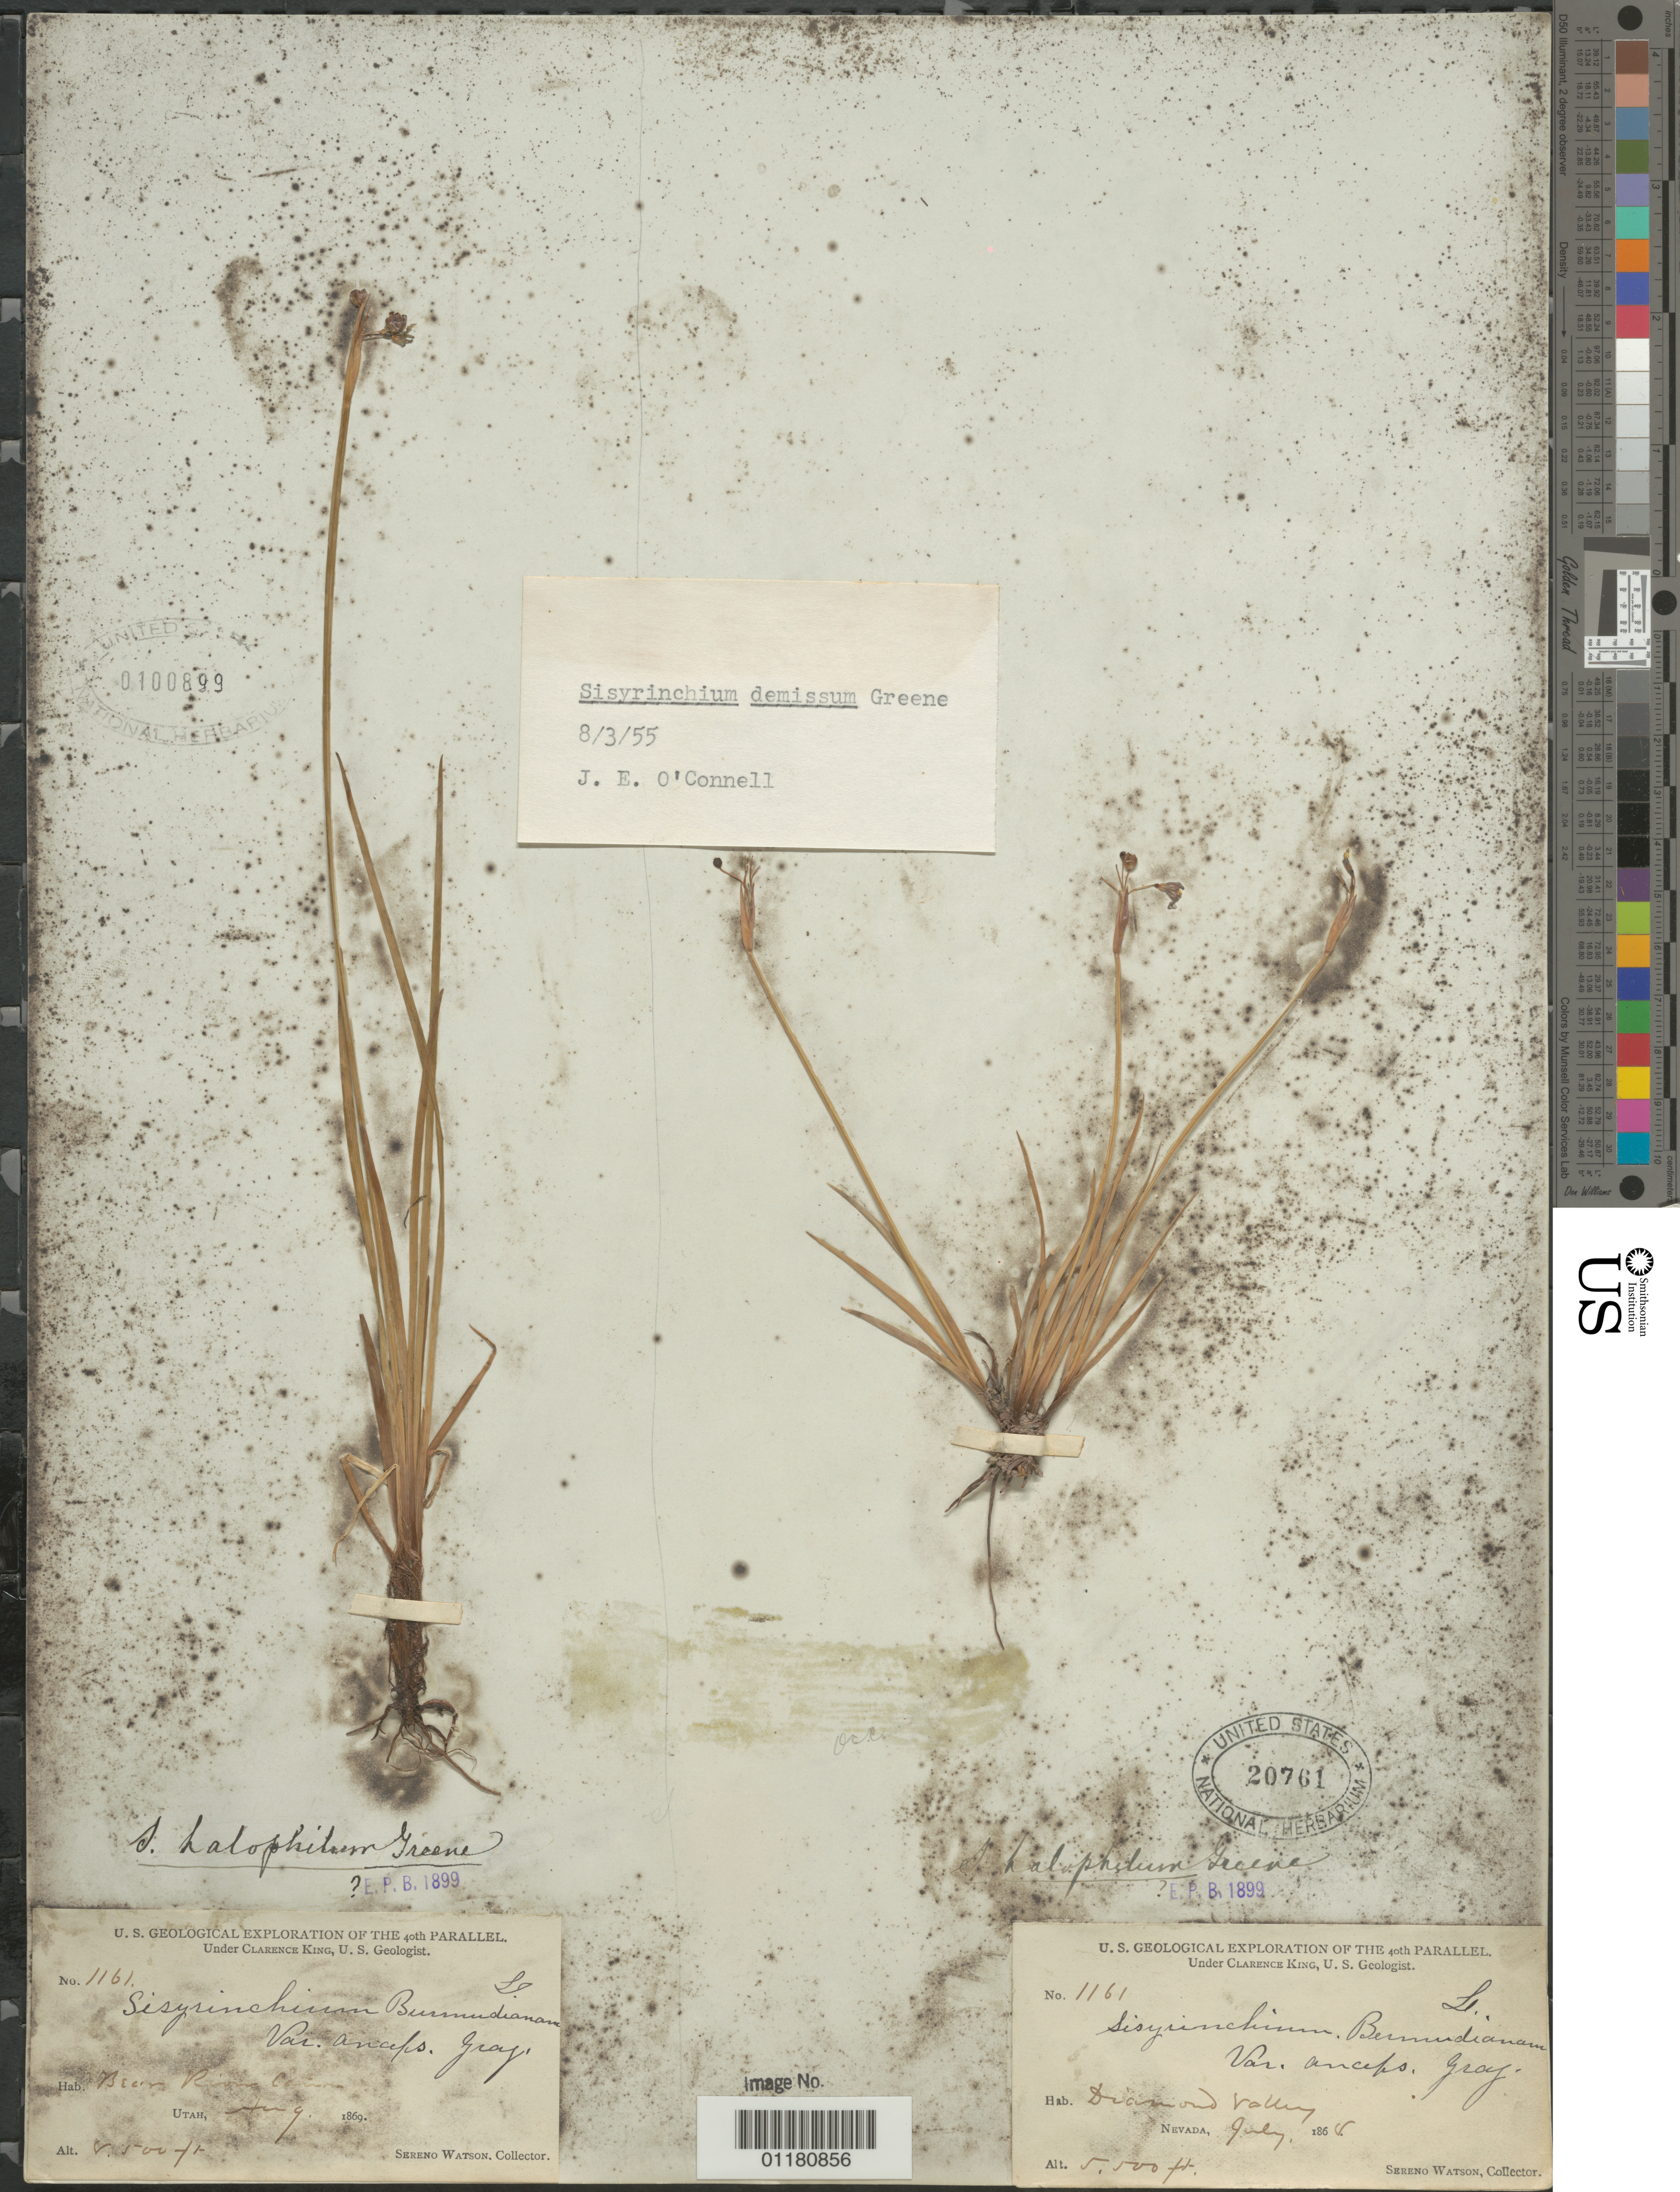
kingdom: Plantae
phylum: Tracheophyta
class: Liliopsida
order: Asparagales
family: Iridaceae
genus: Sisyrinchium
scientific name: Sisyrinchium demissum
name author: Greene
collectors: S. Watson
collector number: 1161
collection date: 1869-08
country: United States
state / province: Utah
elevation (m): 2591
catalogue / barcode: US 100899